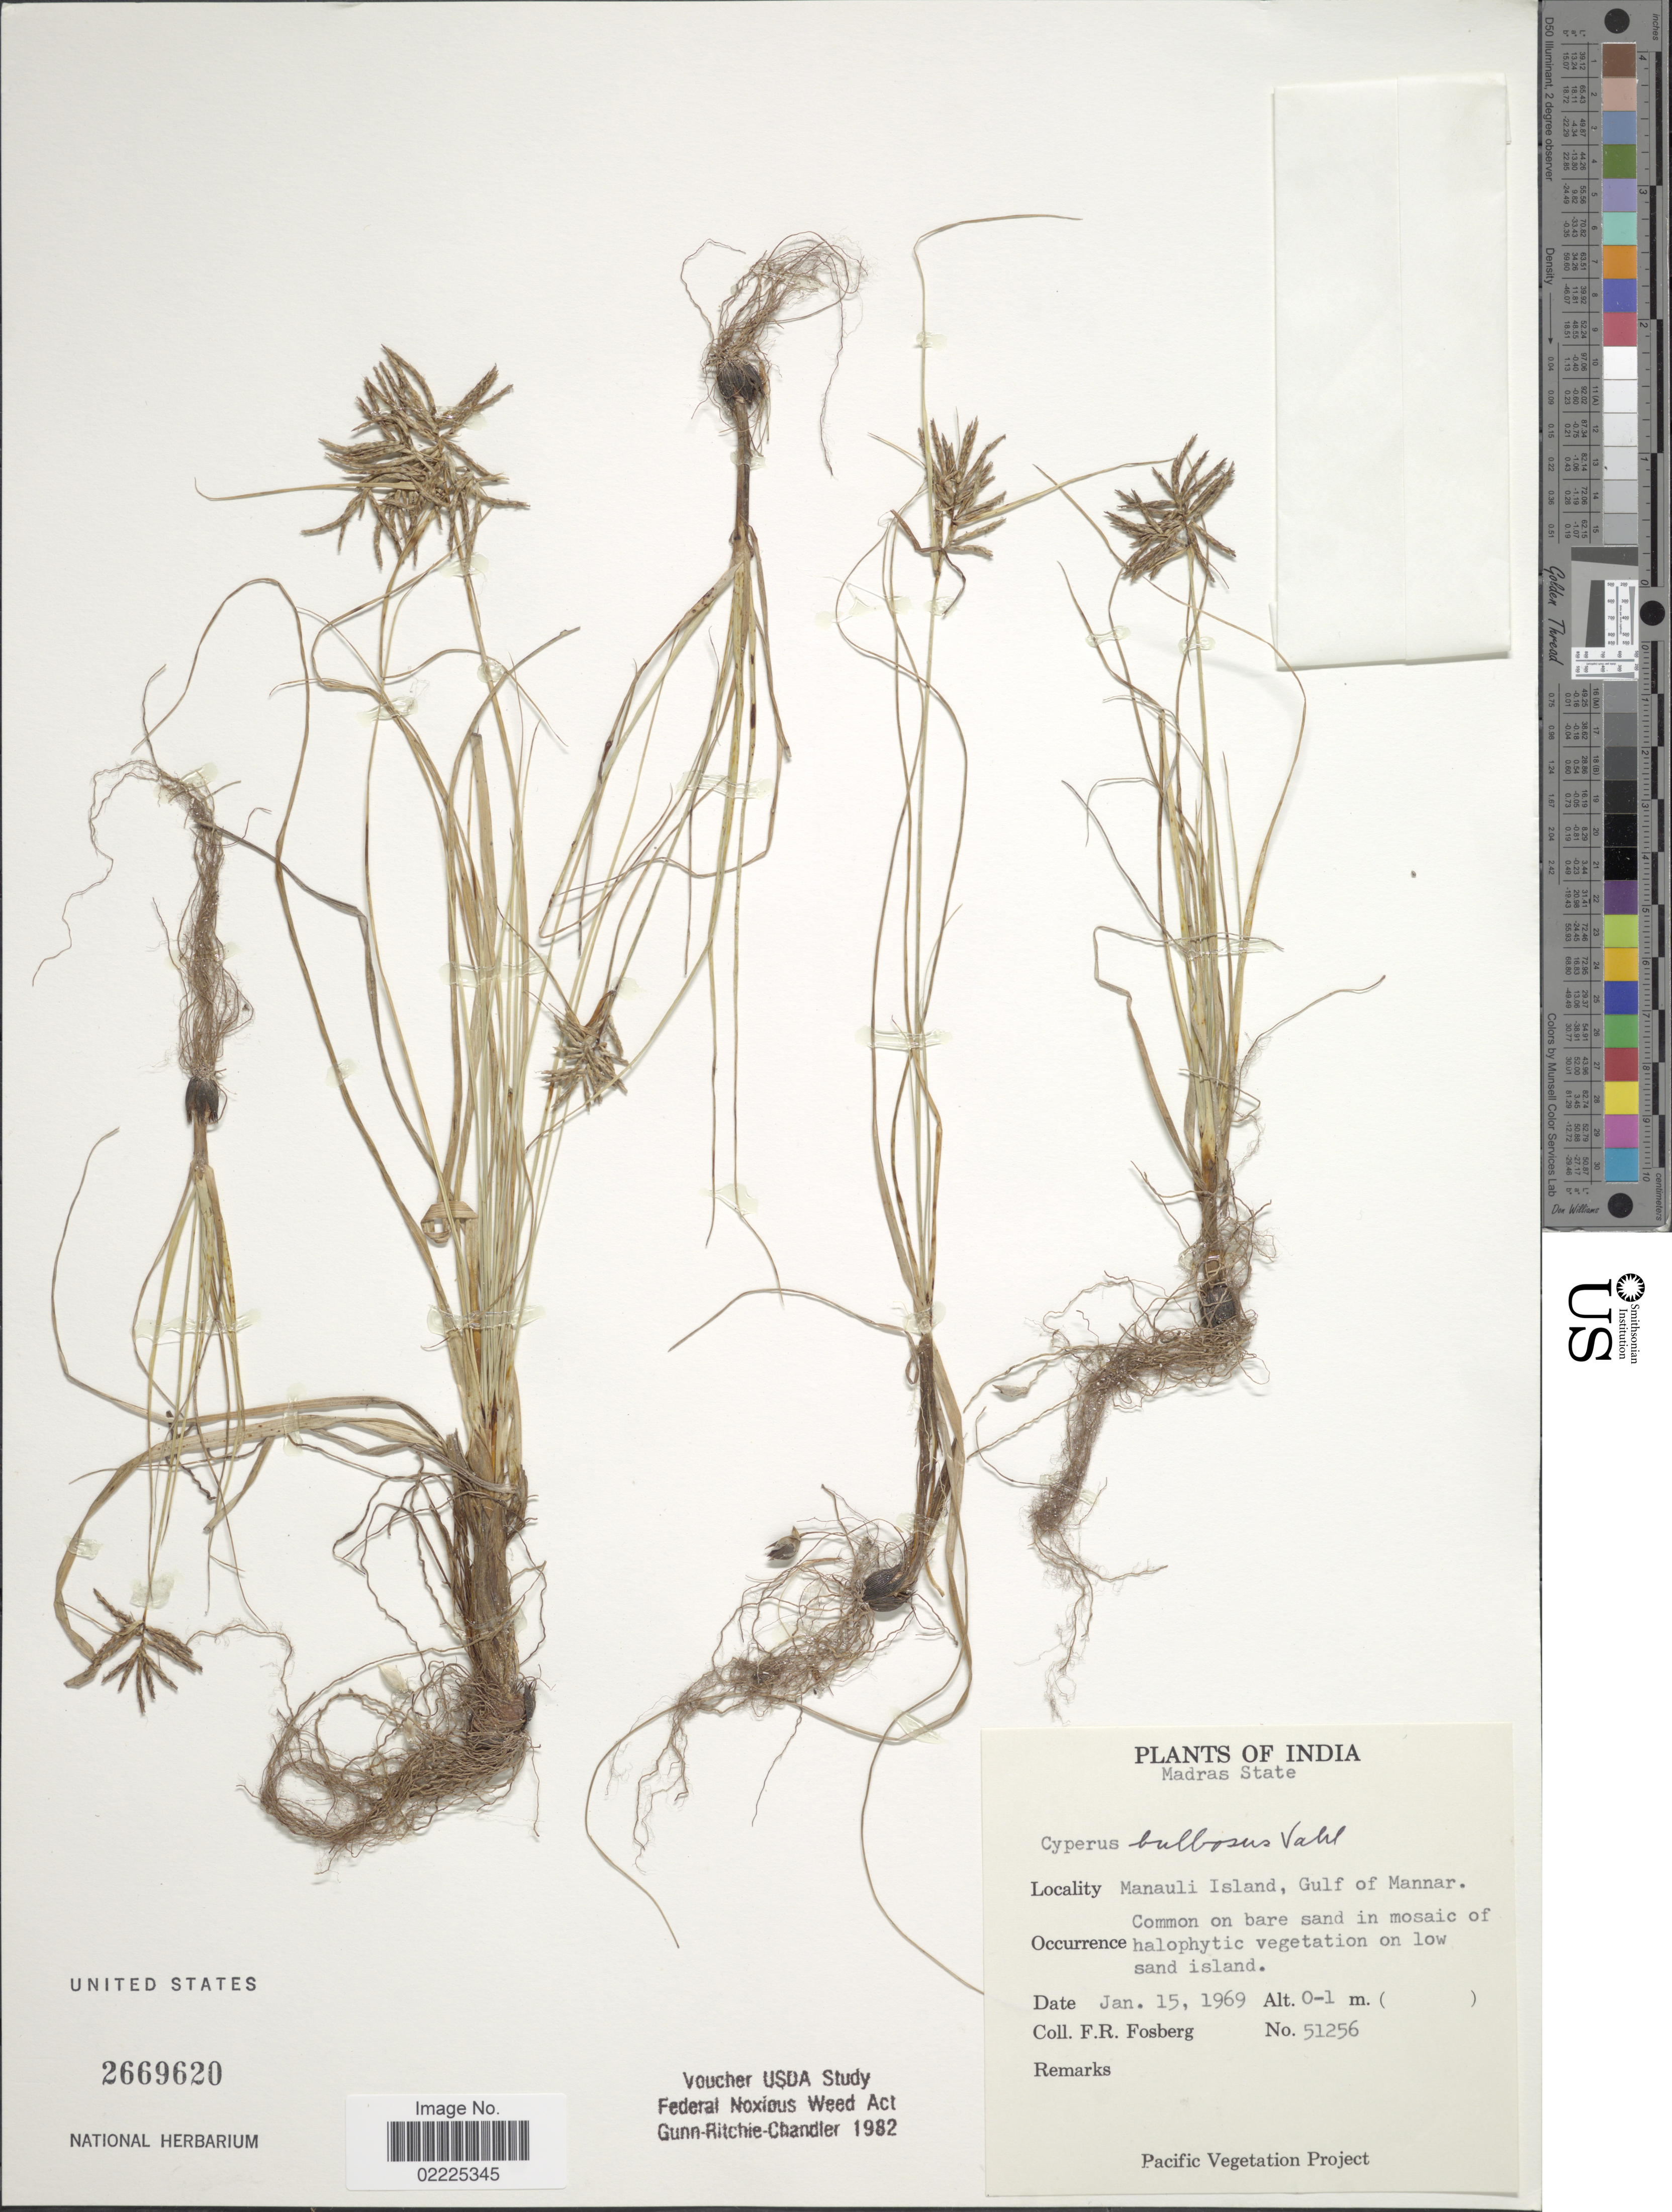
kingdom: Plantae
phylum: Tracheophyta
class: Liliopsida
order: Poales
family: Cyperaceae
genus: Cyperus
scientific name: Cyperus bulbosus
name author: Vahl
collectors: F. R. Fosberg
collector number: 51256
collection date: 1969-01-15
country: Sri Lanka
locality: Madras State, Manauli Island, Gulf of Mannar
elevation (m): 0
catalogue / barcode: US 2669620